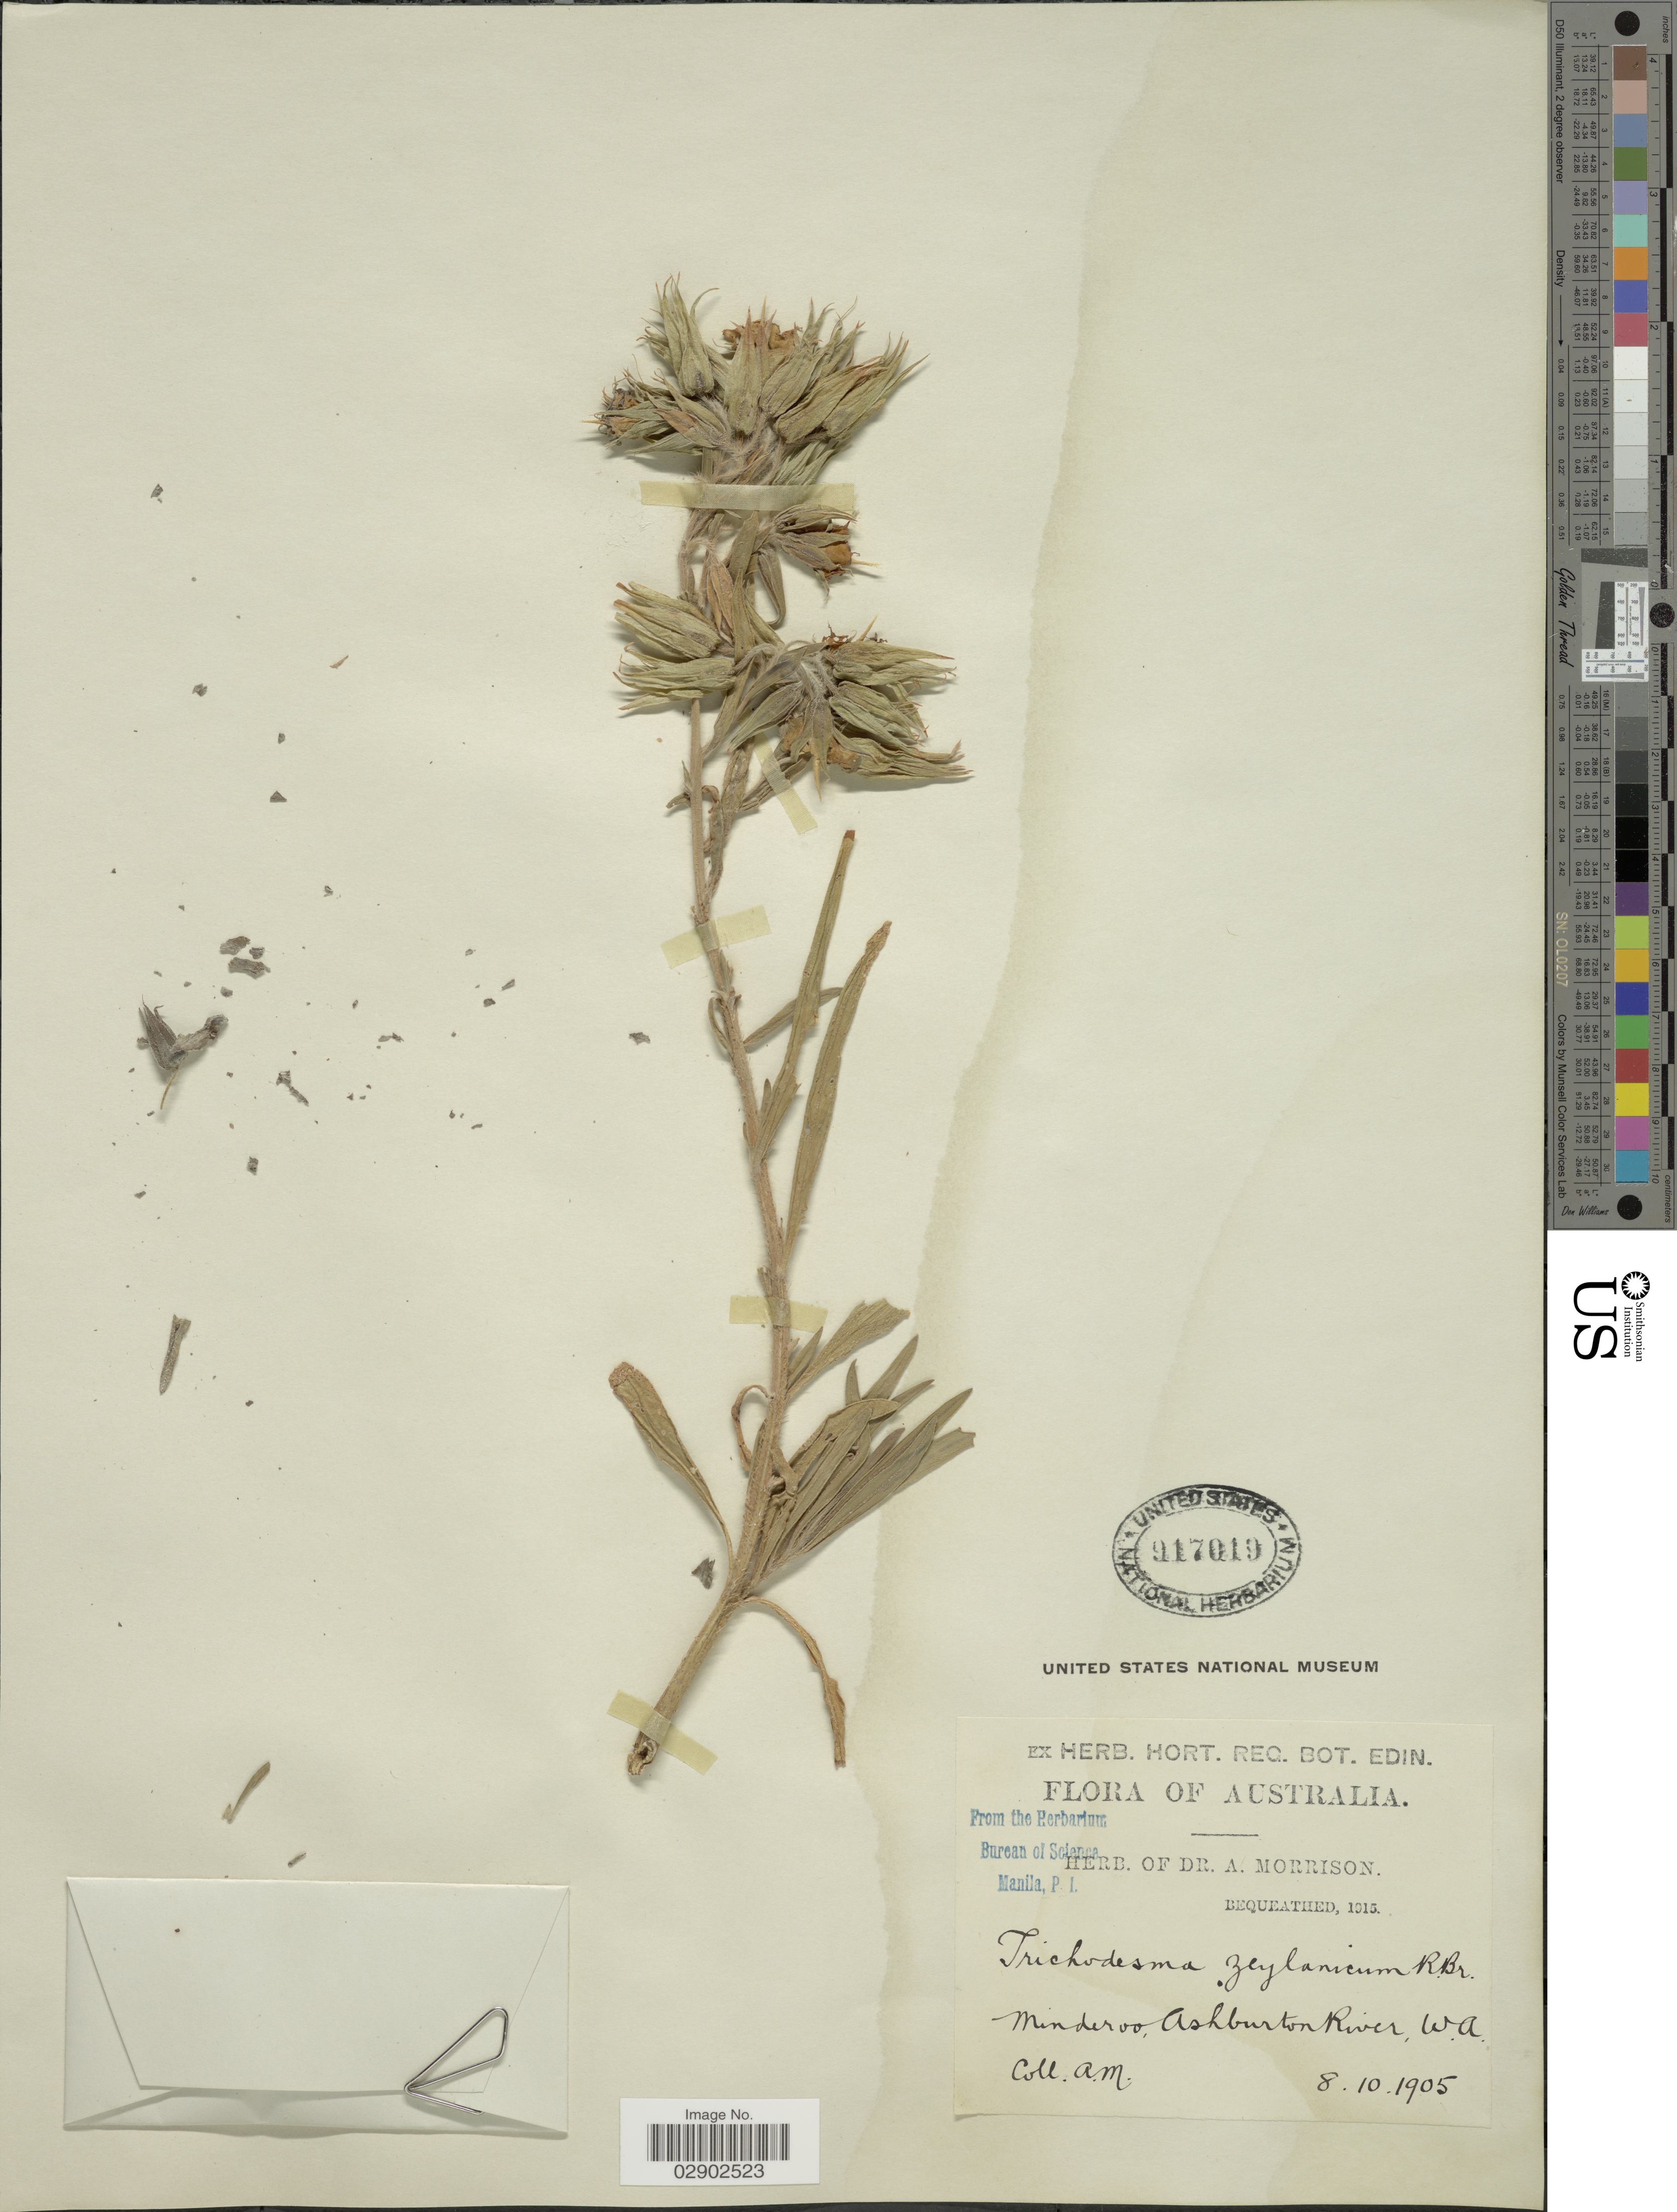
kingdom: Plantae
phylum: Tracheophyta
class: Magnoliopsida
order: Boraginales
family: Boraginaceae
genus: Trichodesma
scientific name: Trichodesma zeylanicum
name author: (Burm. f.) R. Br.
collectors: A. Morrison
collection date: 1905-10-08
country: Australia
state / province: Western Australia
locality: Minderoo, Ashburton River, W. A.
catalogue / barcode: US 917019